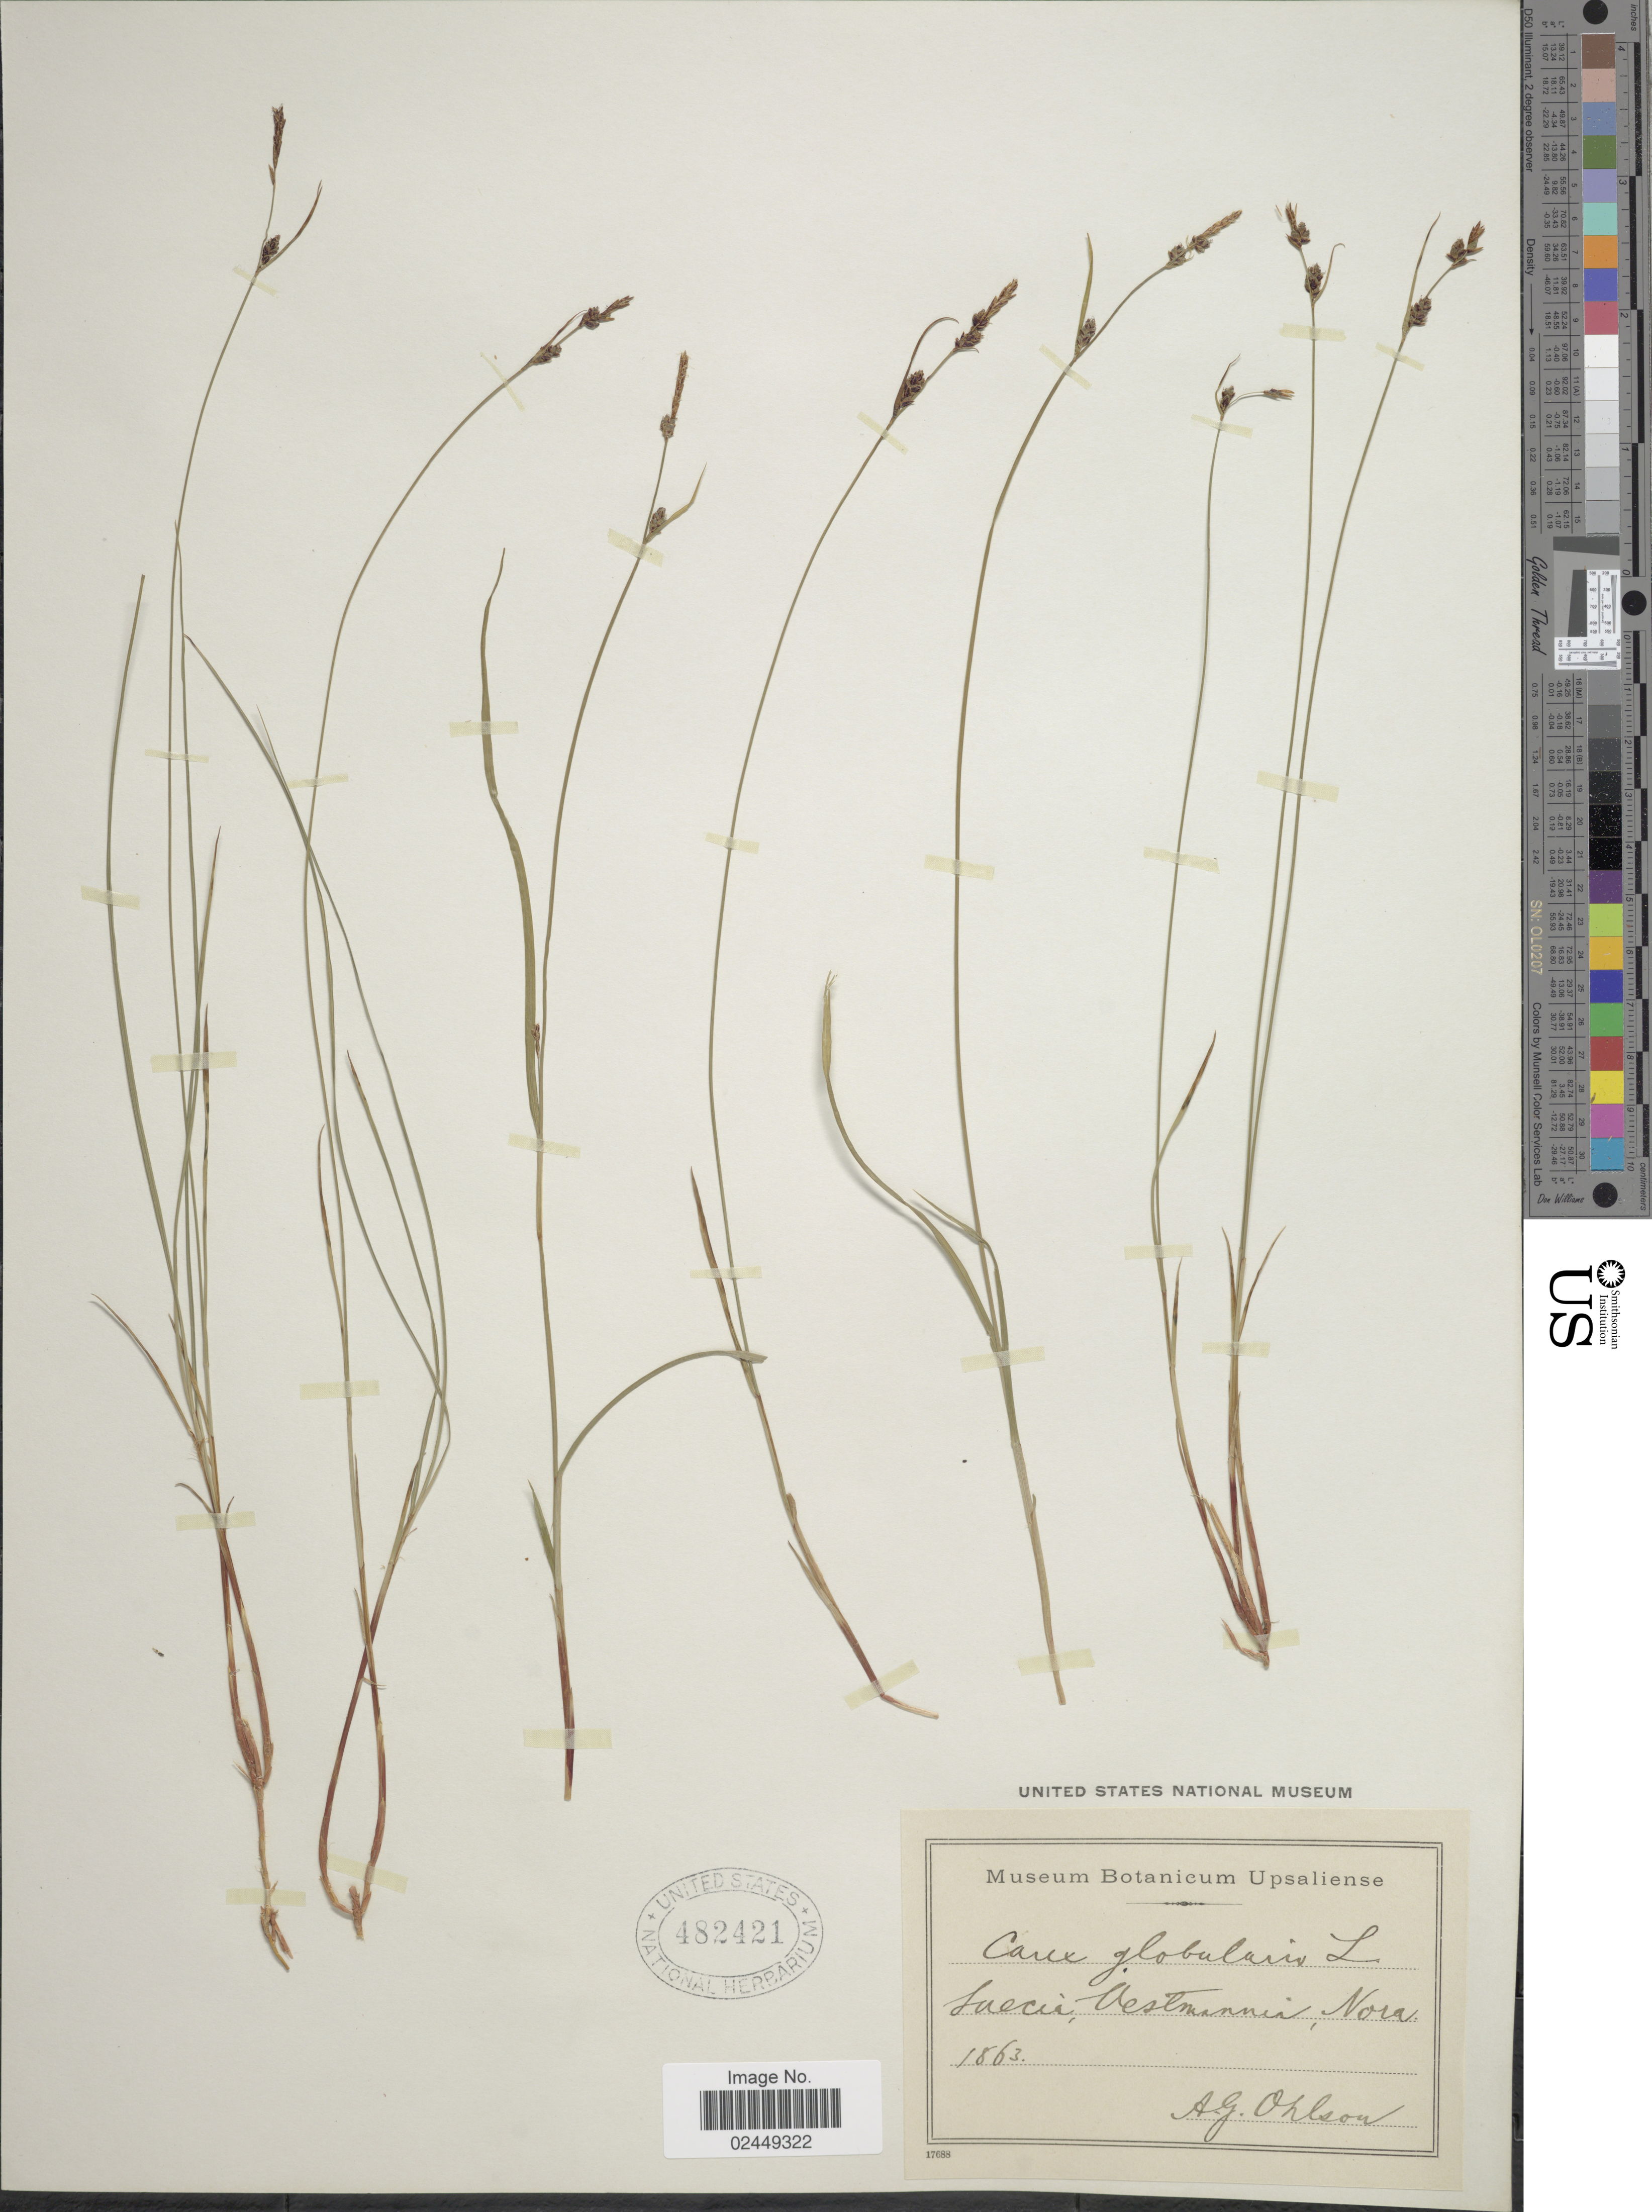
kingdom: Plantae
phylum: Tracheophyta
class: Liliopsida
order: Poales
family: Cyperaceae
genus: Carex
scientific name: Carex globularis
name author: L.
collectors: A. Ohlson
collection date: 1863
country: Sweden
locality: Vestmannia, Nora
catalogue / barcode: US 482421